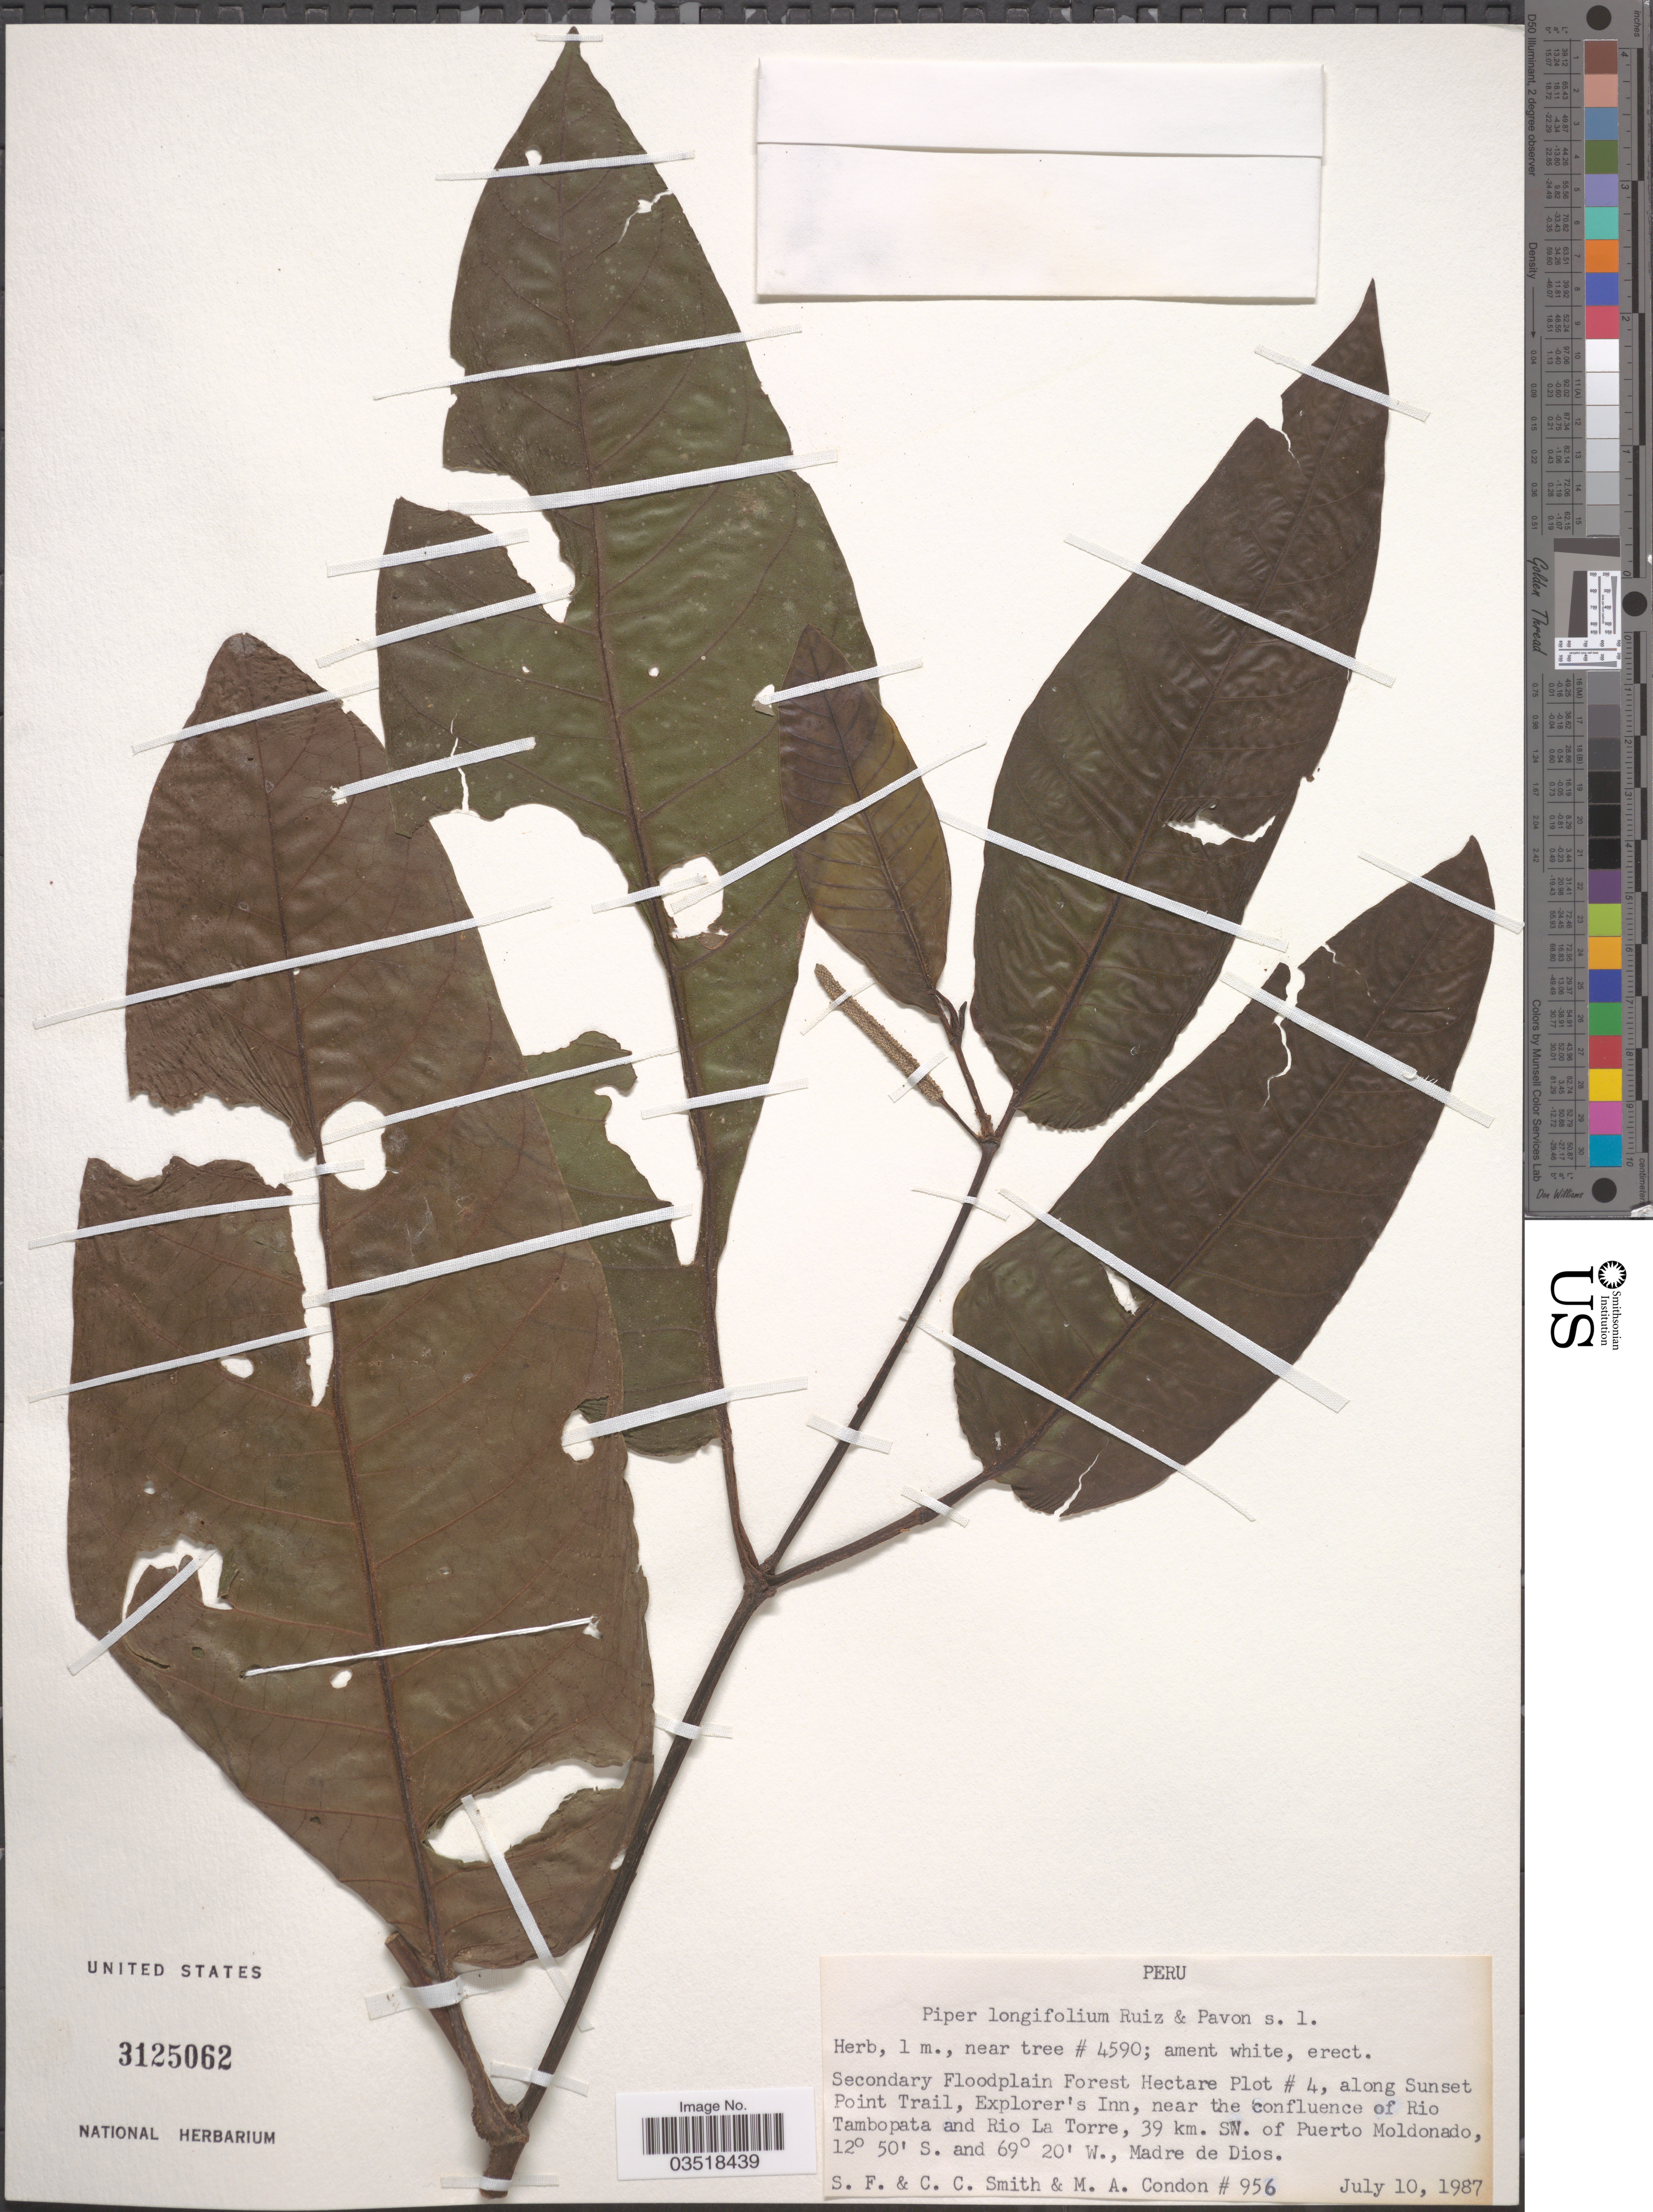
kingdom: Plantae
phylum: Tracheophyta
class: Magnoliopsida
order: Piperales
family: Piperaceae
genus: Piper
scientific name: Piper longifolium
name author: Ruiz & Pav.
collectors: S.F. Smith, C. C. Smith & M. Condon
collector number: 956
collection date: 1987-07-10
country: Peru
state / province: Madre de Dios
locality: Secondary Floodplain Forest Hectare Plot # 4, along Sunset Point Trail, Explorer's Inn, near the confluence of Rio Tambopata and Rio La Torre, 39 km. SW. of Puerto Moldonado.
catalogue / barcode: US 3125062